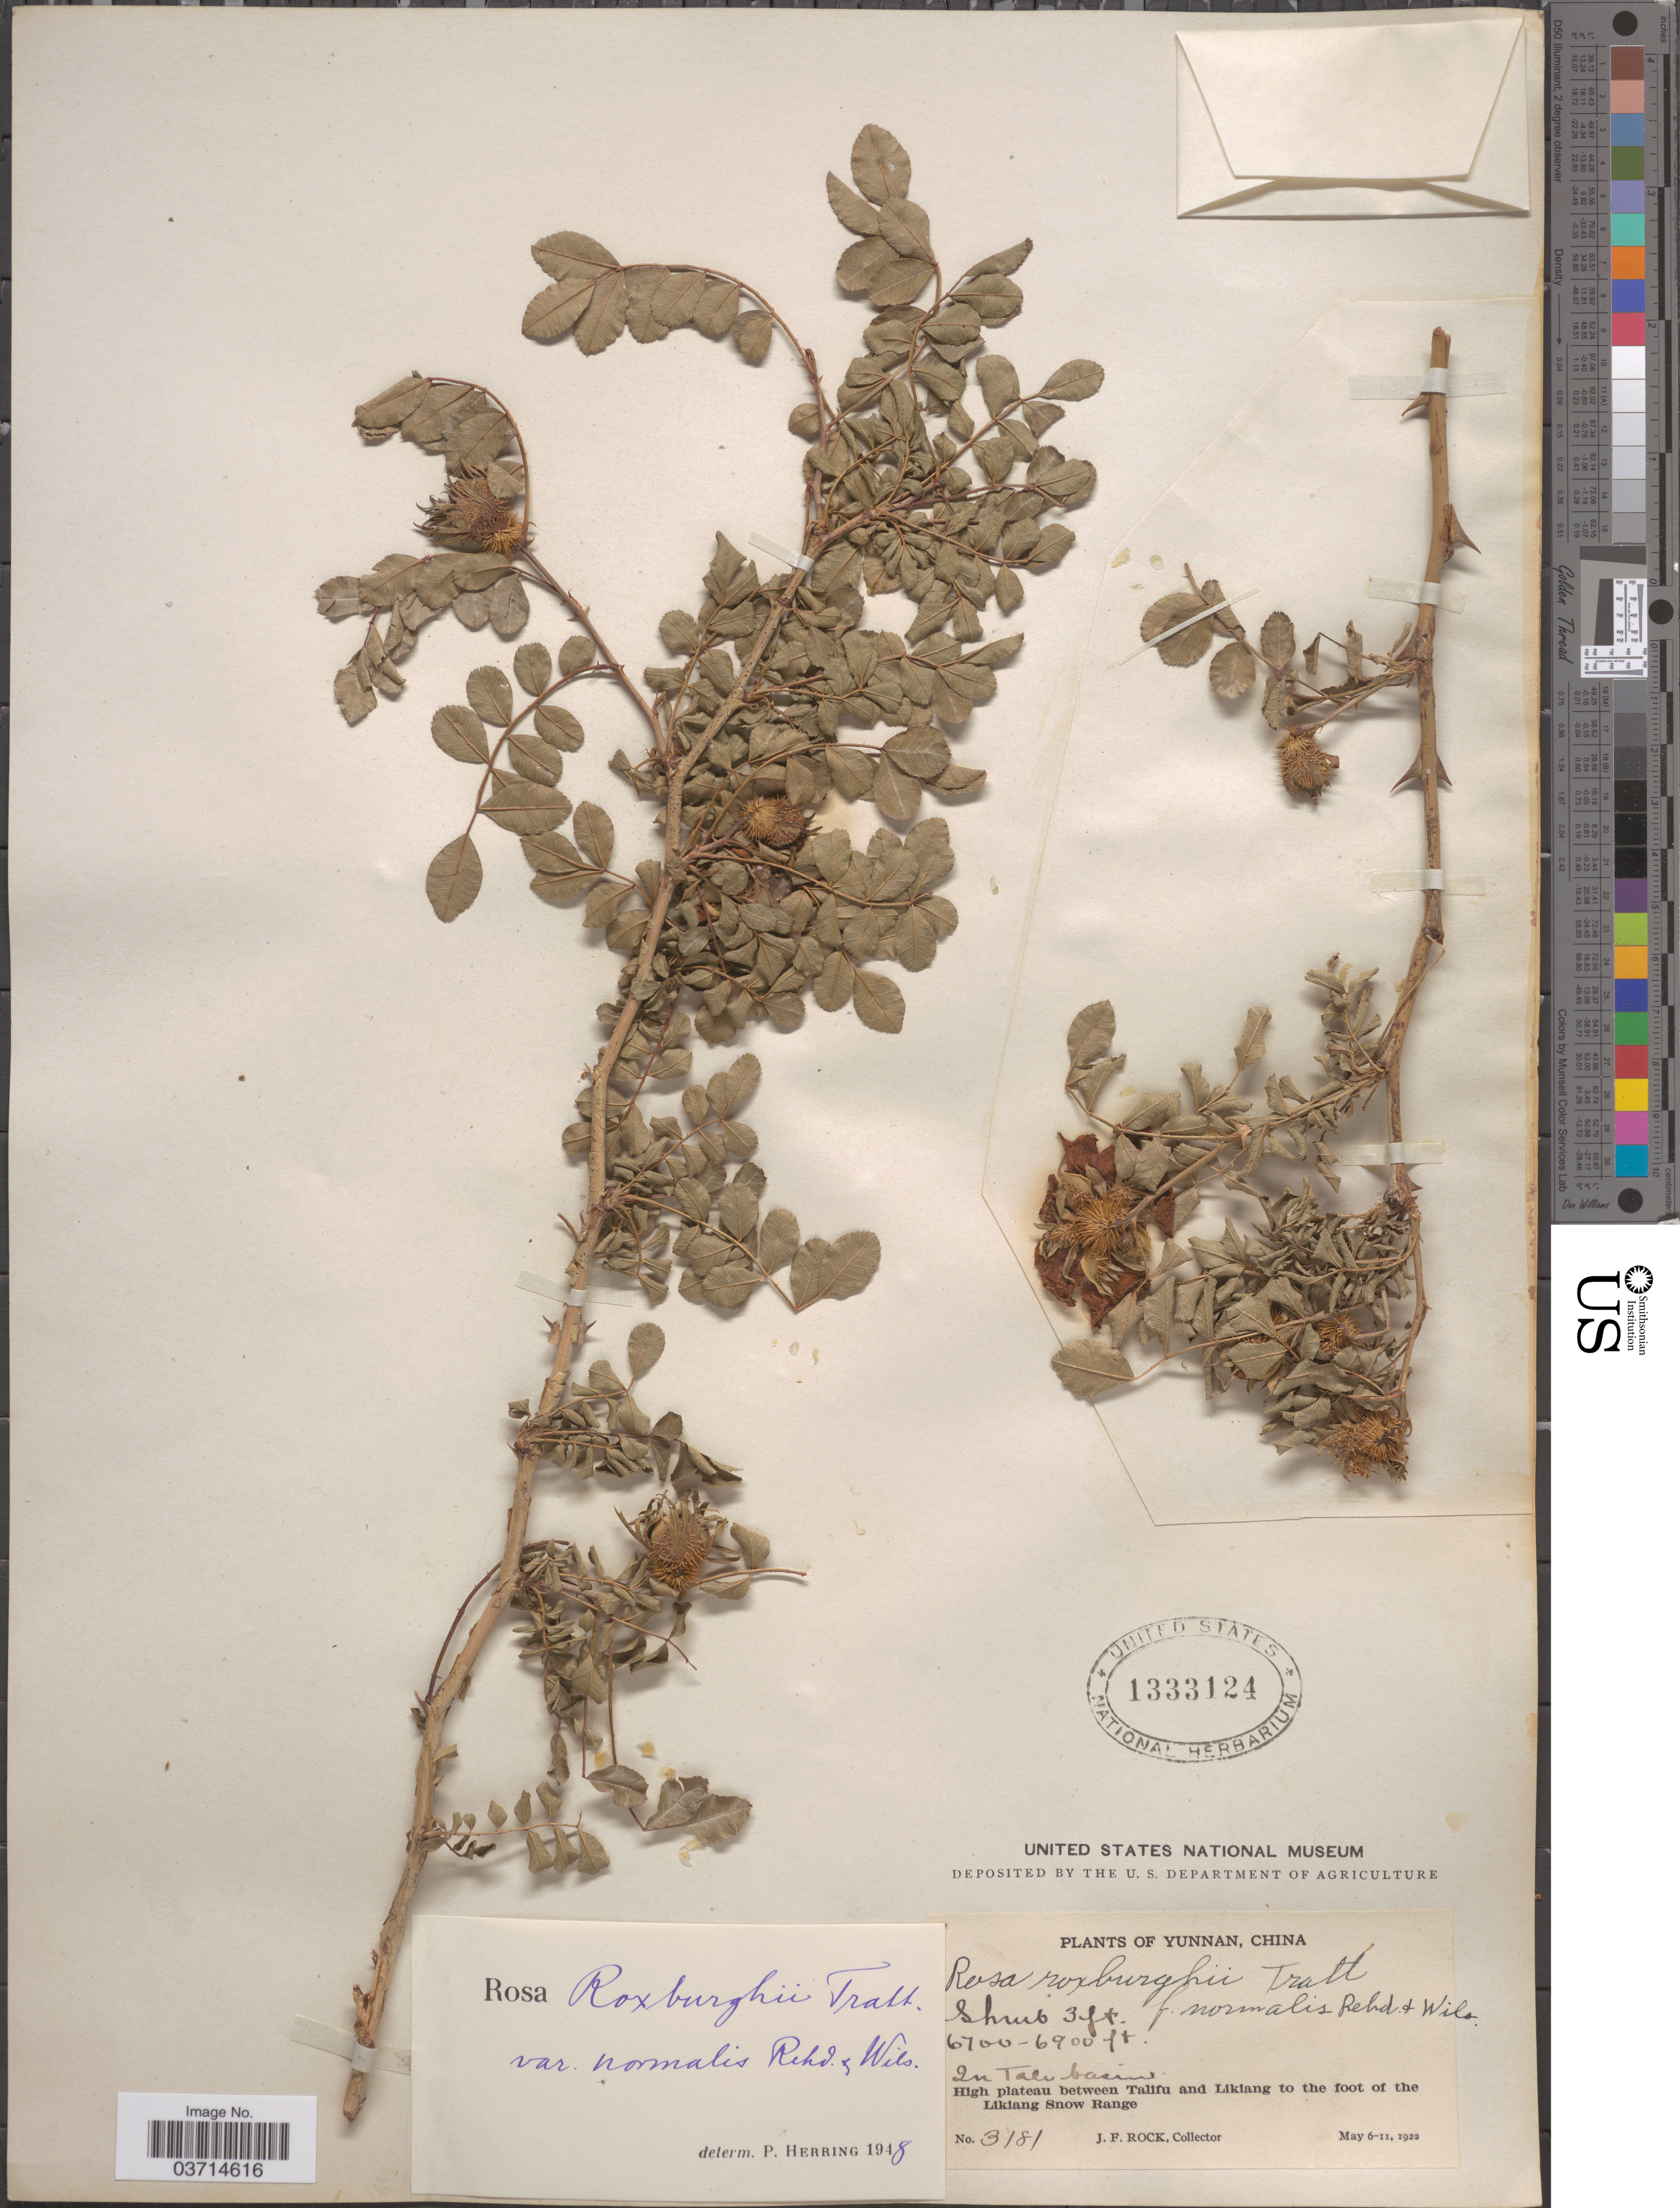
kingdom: Plantae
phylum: Tracheophyta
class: Magnoliopsida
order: Rosales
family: Rosaceae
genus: Rosa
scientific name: Rosa roxburghii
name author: Tratt.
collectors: J. Rock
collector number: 3181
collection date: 1922-05-06/1922-05-11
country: China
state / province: Yunnan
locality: In Tali basin. High plateau between Talifu and Likiang to the foot of the Likiang Snow Range.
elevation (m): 2042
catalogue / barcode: US 1333124